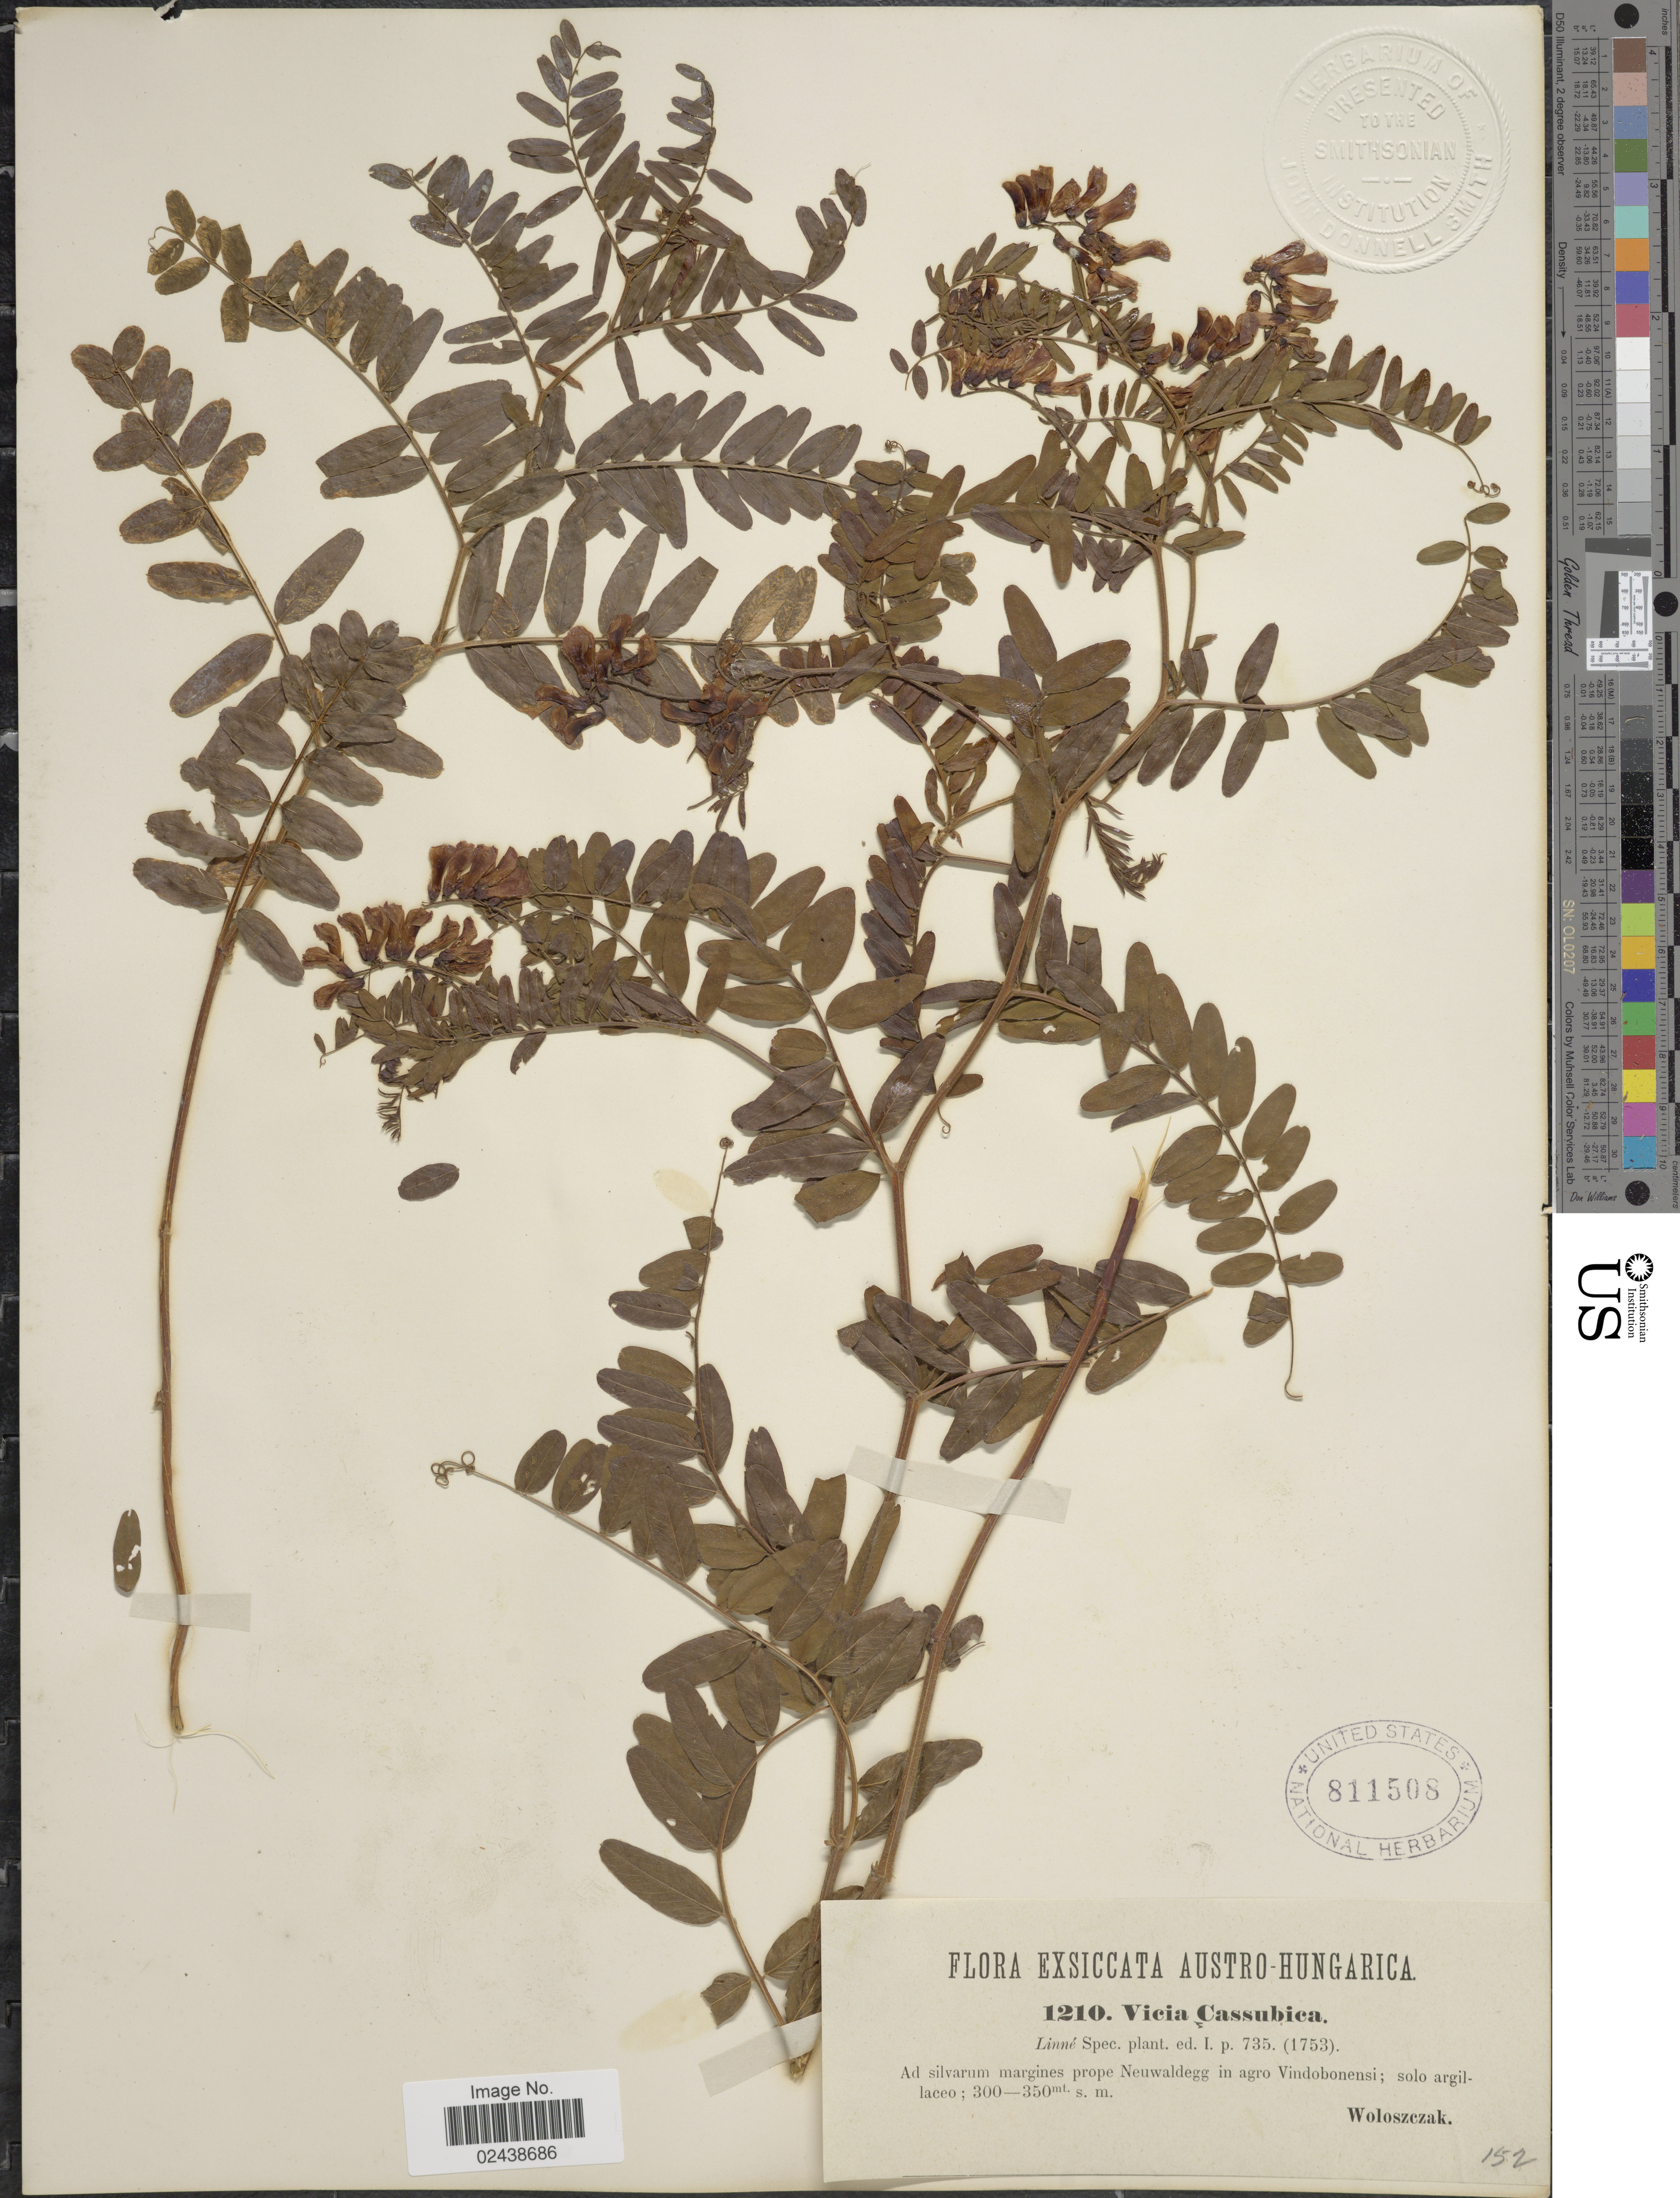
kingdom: Plantae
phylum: Tracheophyta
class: Magnoliopsida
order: Fabales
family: Fabaceae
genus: Vicia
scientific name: Vicia cassubica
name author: L.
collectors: Woloszczak, E.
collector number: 1210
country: Austria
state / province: Wien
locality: Austro-Hungarica. Ad silvarum margines prope Neuwaldegg in agro Vindobonensi.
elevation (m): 300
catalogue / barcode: US 811508